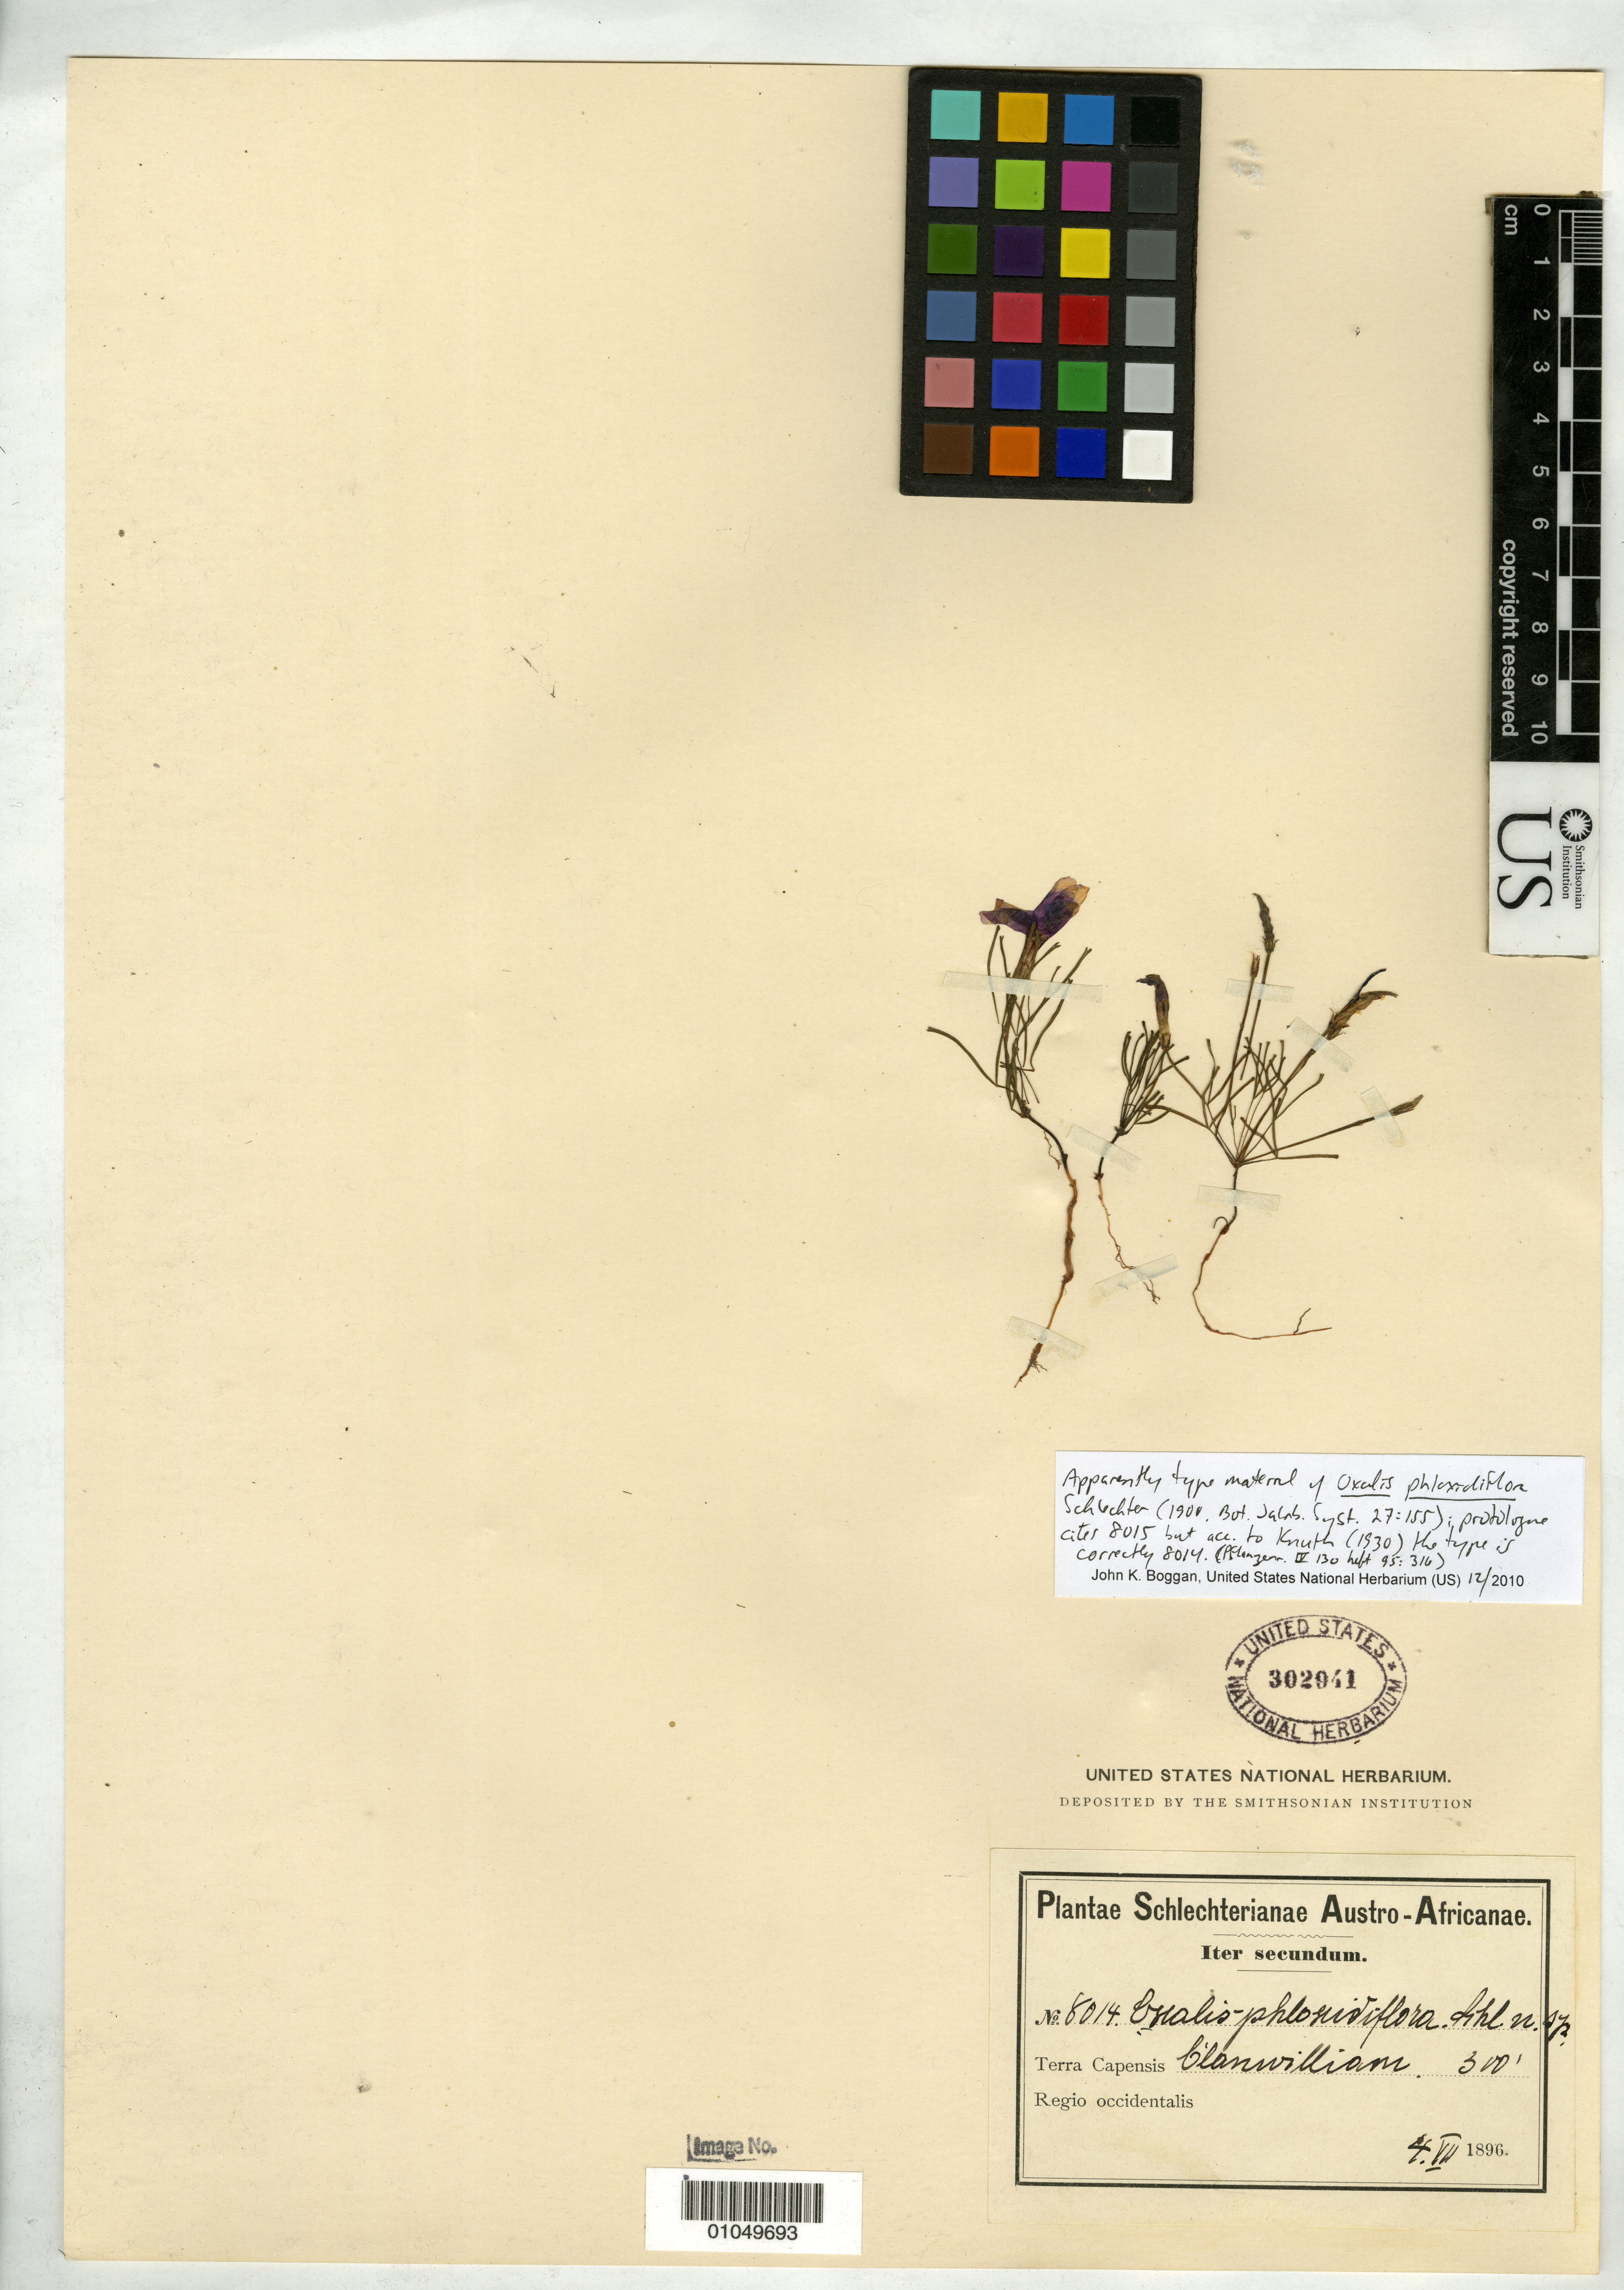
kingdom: Plantae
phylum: Tracheophyta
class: Magnoliopsida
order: Oxalidales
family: Oxalidaceae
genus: Oxalis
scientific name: Oxalis phloxidiflora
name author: Schltr.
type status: Possible Type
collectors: F. R. R. Schlechter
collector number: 8014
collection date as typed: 04 Jul 1896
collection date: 1896-07-04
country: South Africa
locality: Terra Capensis, Clanwilliam.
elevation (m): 91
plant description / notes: Protologue cites Schlechter 8015 (US also has a duplicate of 8015 but is clearly a different taxon; see O. uliginosa). Acc. to Knuth (1930, Pflanzenr.) the type is correctly 8014.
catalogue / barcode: US 302941